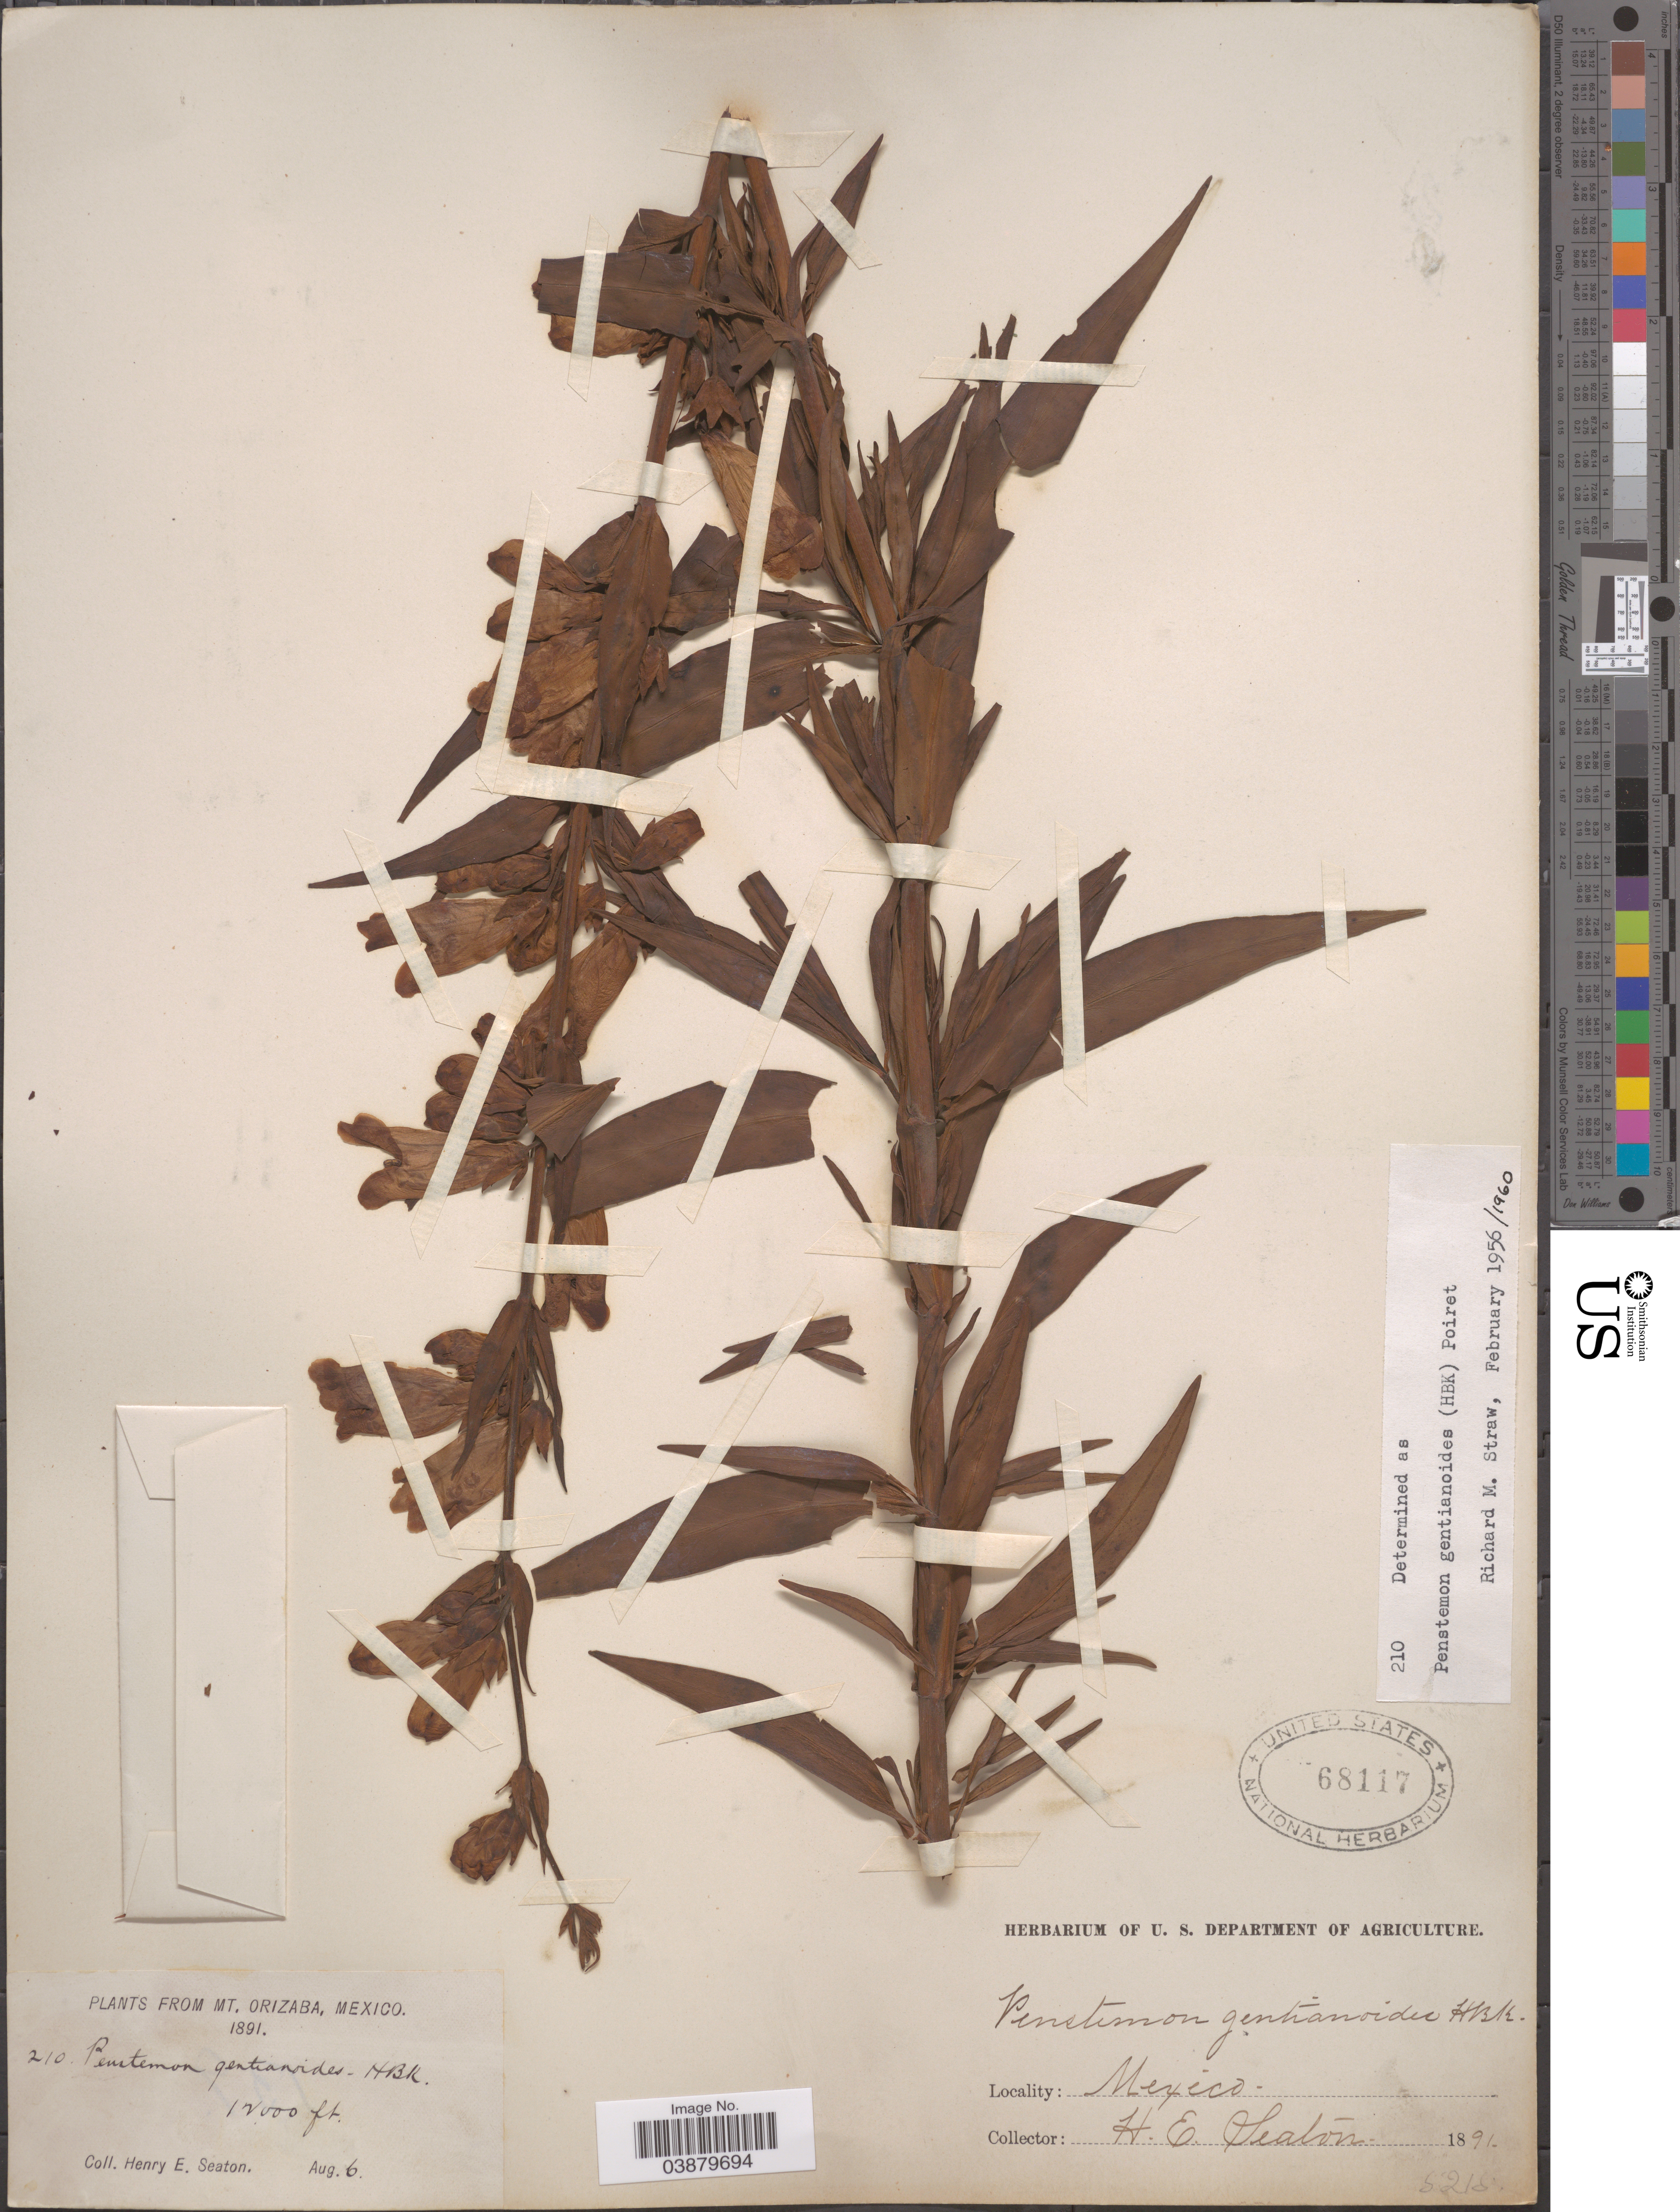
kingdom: Plantae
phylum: Tracheophyta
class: Magnoliopsida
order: Lamiales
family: Plantaginaceae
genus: Penstemon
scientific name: Penstemon gentianoides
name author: (Kunth) Poir.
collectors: H. E. Seaton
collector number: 210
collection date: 1891-08-03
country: Mexico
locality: From Mt. Orizaba.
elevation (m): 3658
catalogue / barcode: US 68117